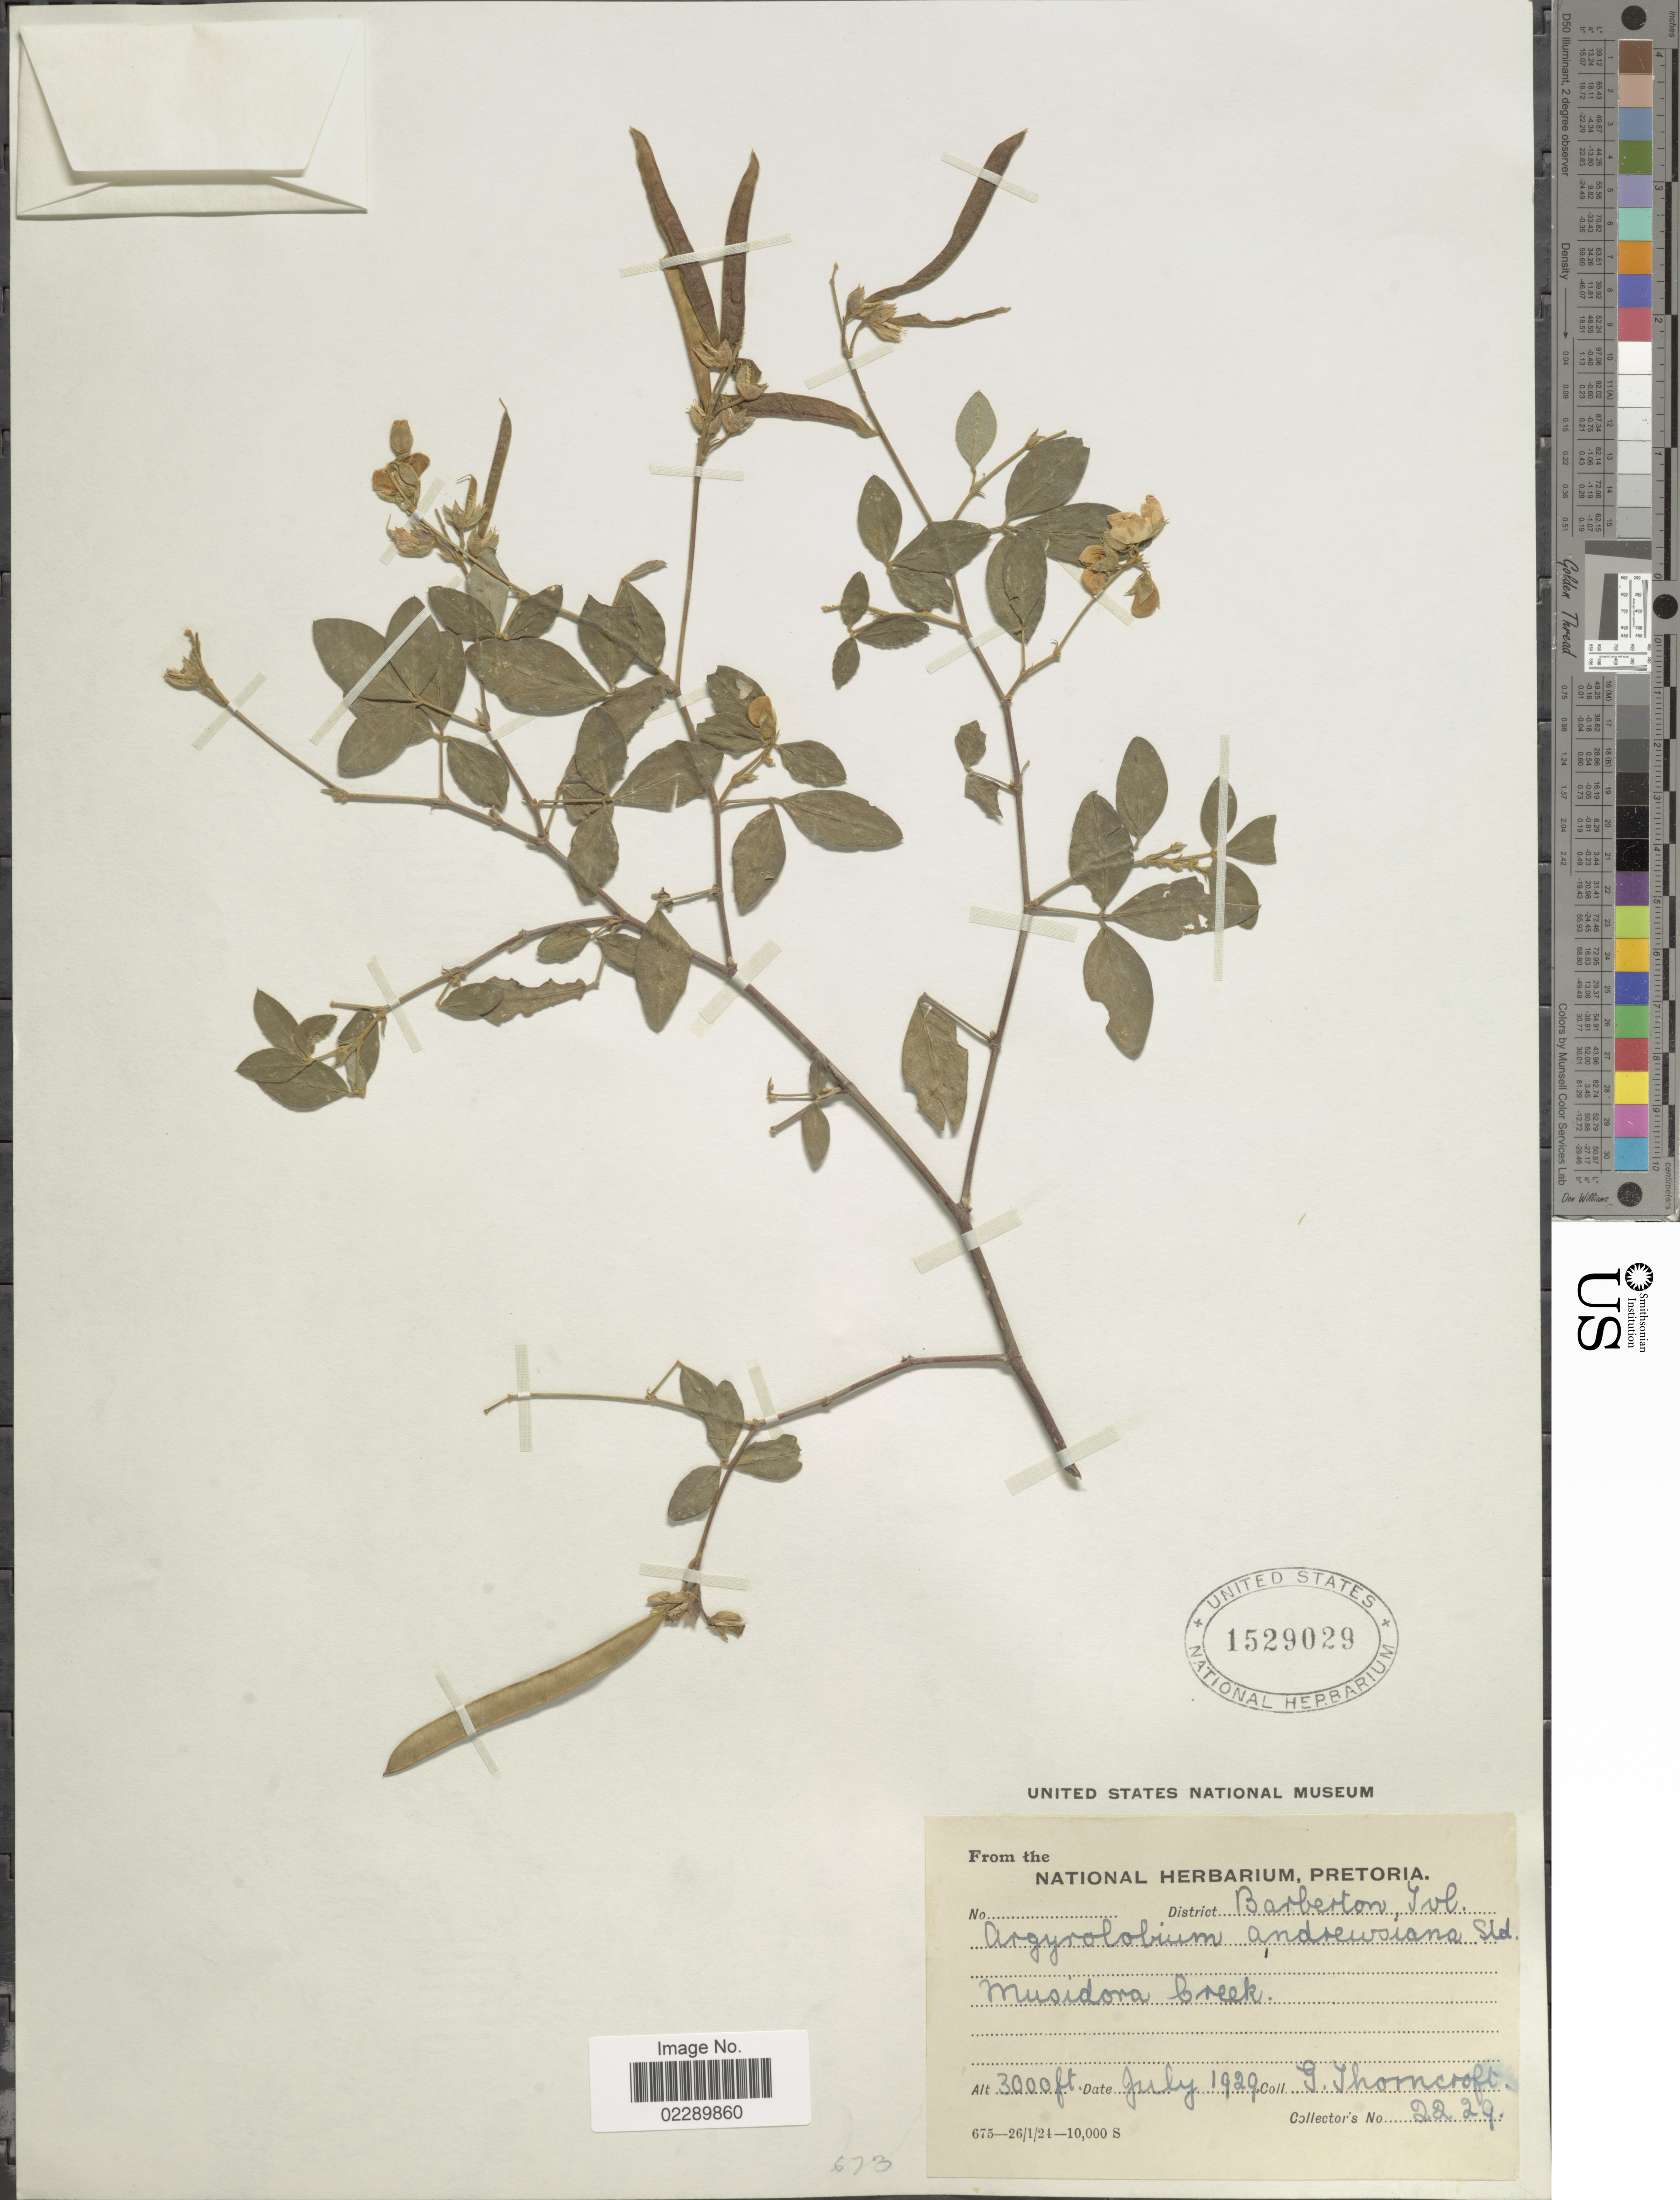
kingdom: Plantae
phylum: Tracheophyta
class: Magnoliopsida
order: Fabales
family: Fabaceae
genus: Argyrolobium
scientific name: Argyrolobium andrewsianum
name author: (E. Mey.) Steud.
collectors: G. Thorncroft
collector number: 2229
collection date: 1929-07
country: South Africa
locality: District Barberton, Tvl. Musidora Creek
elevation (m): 914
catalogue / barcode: US 1529029